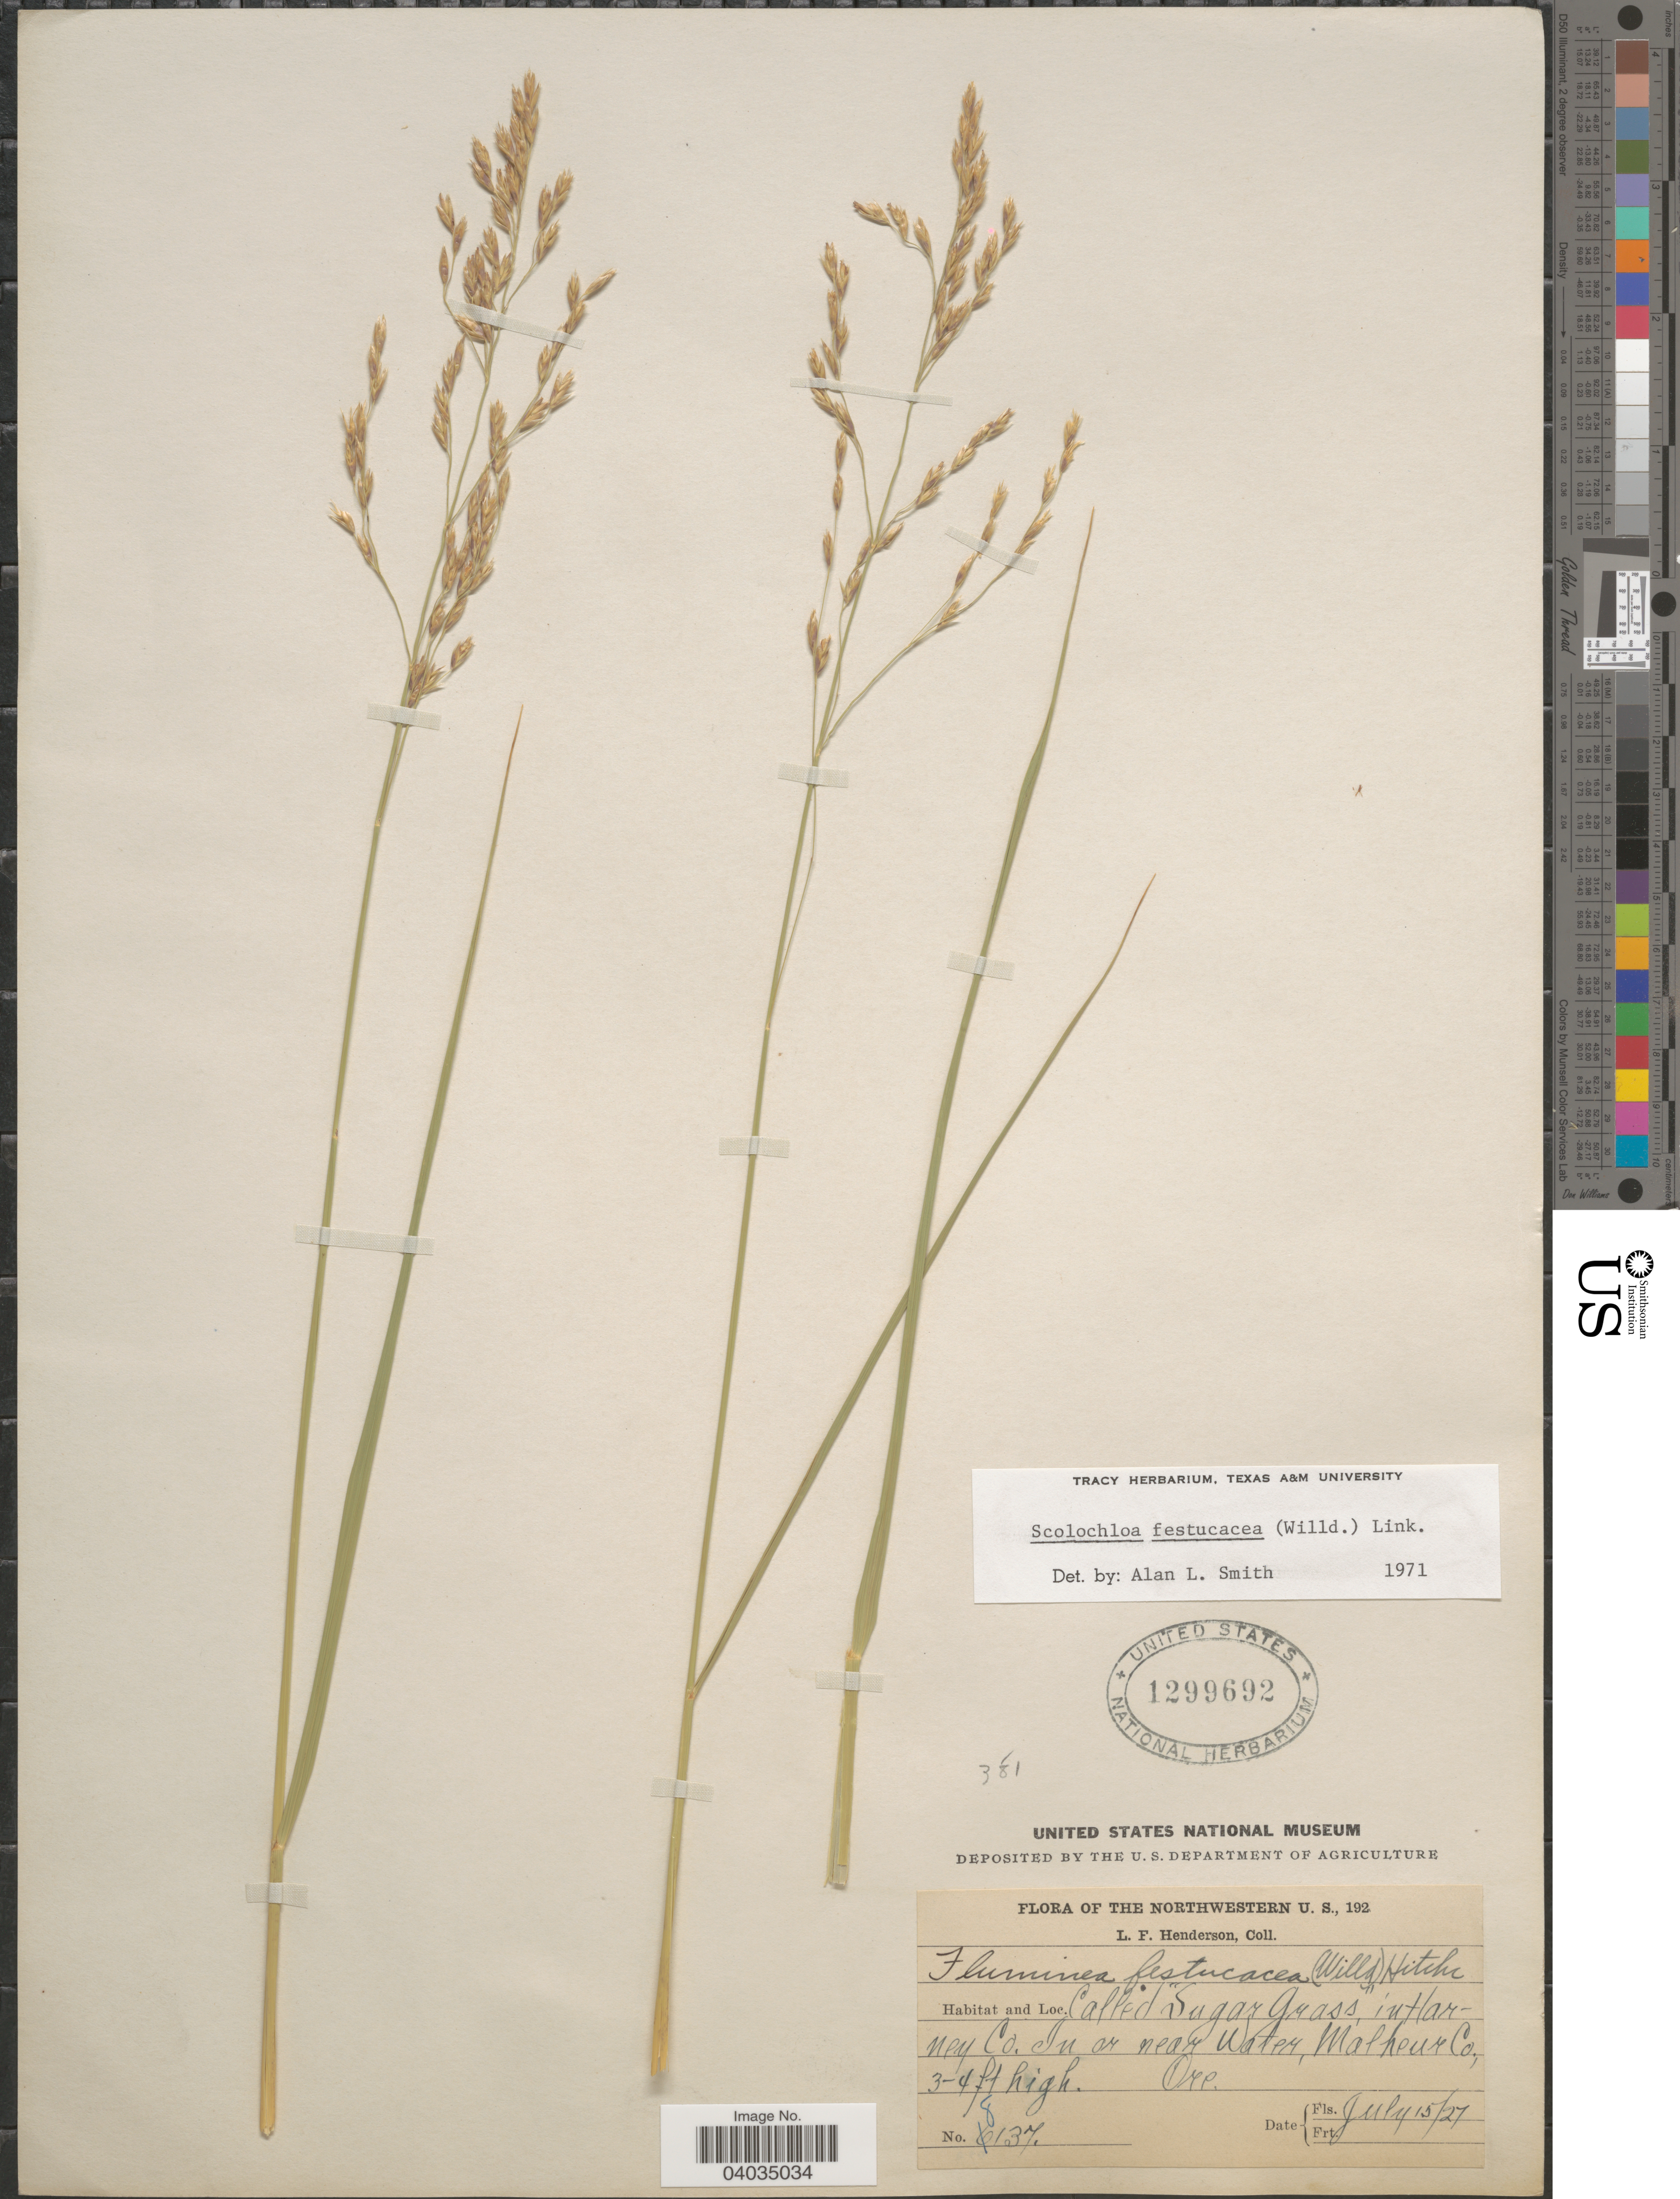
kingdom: Plantae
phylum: Tracheophyta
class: Liliopsida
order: Poales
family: Poaceae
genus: Scolochloa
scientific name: Scolochloa festucacea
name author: (Willd.) Link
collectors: L. Henderson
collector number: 8137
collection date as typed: Transcribed d/m/y: 15/7/27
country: United States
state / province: Oregon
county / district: Harney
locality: The Northwestern U. S. In Harney Co. In or near Water, Malheur Co.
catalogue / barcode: US 1299692